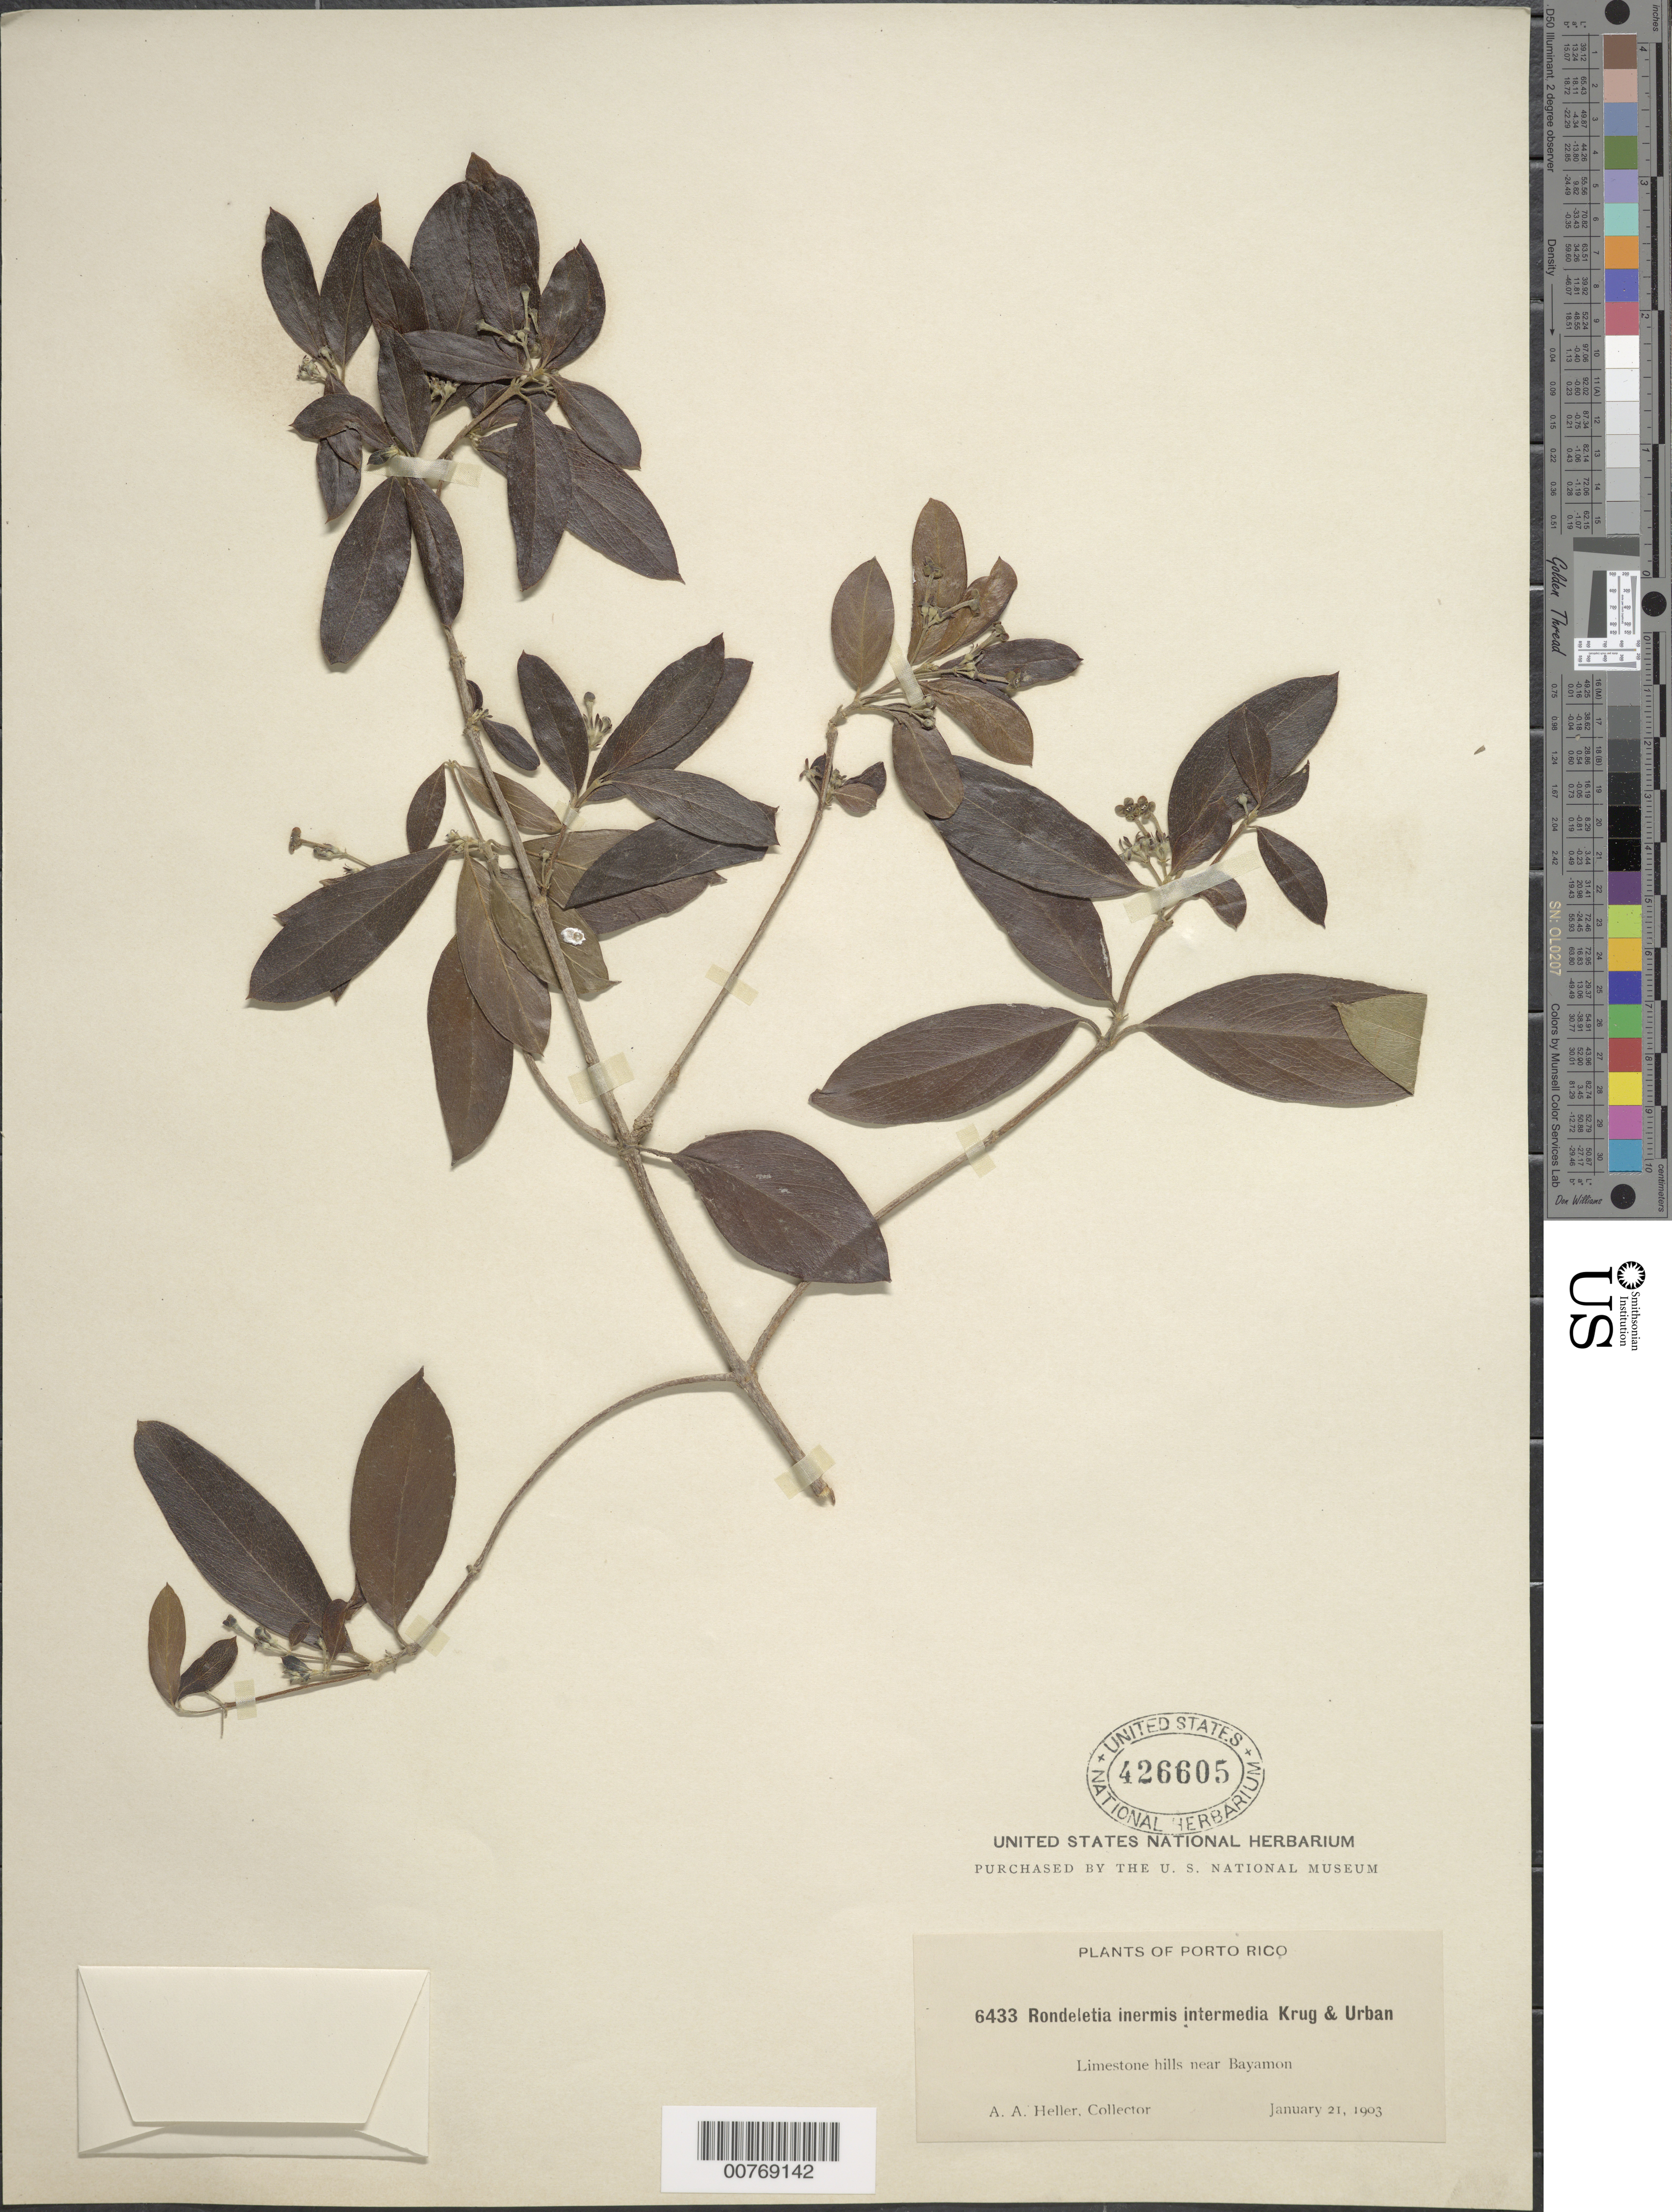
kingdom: Plantae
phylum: Tracheophyta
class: Magnoliopsida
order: Gentianales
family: Rubiaceae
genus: Rondeletia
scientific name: Rondeletia inermis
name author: (Spreng.) Krug & Urb.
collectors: A. A. Heller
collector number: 6433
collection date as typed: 21 Jan 1903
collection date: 1903-01-21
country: Puerto Rico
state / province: Bayamón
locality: Limestone hills near Bayamon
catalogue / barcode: US 426605